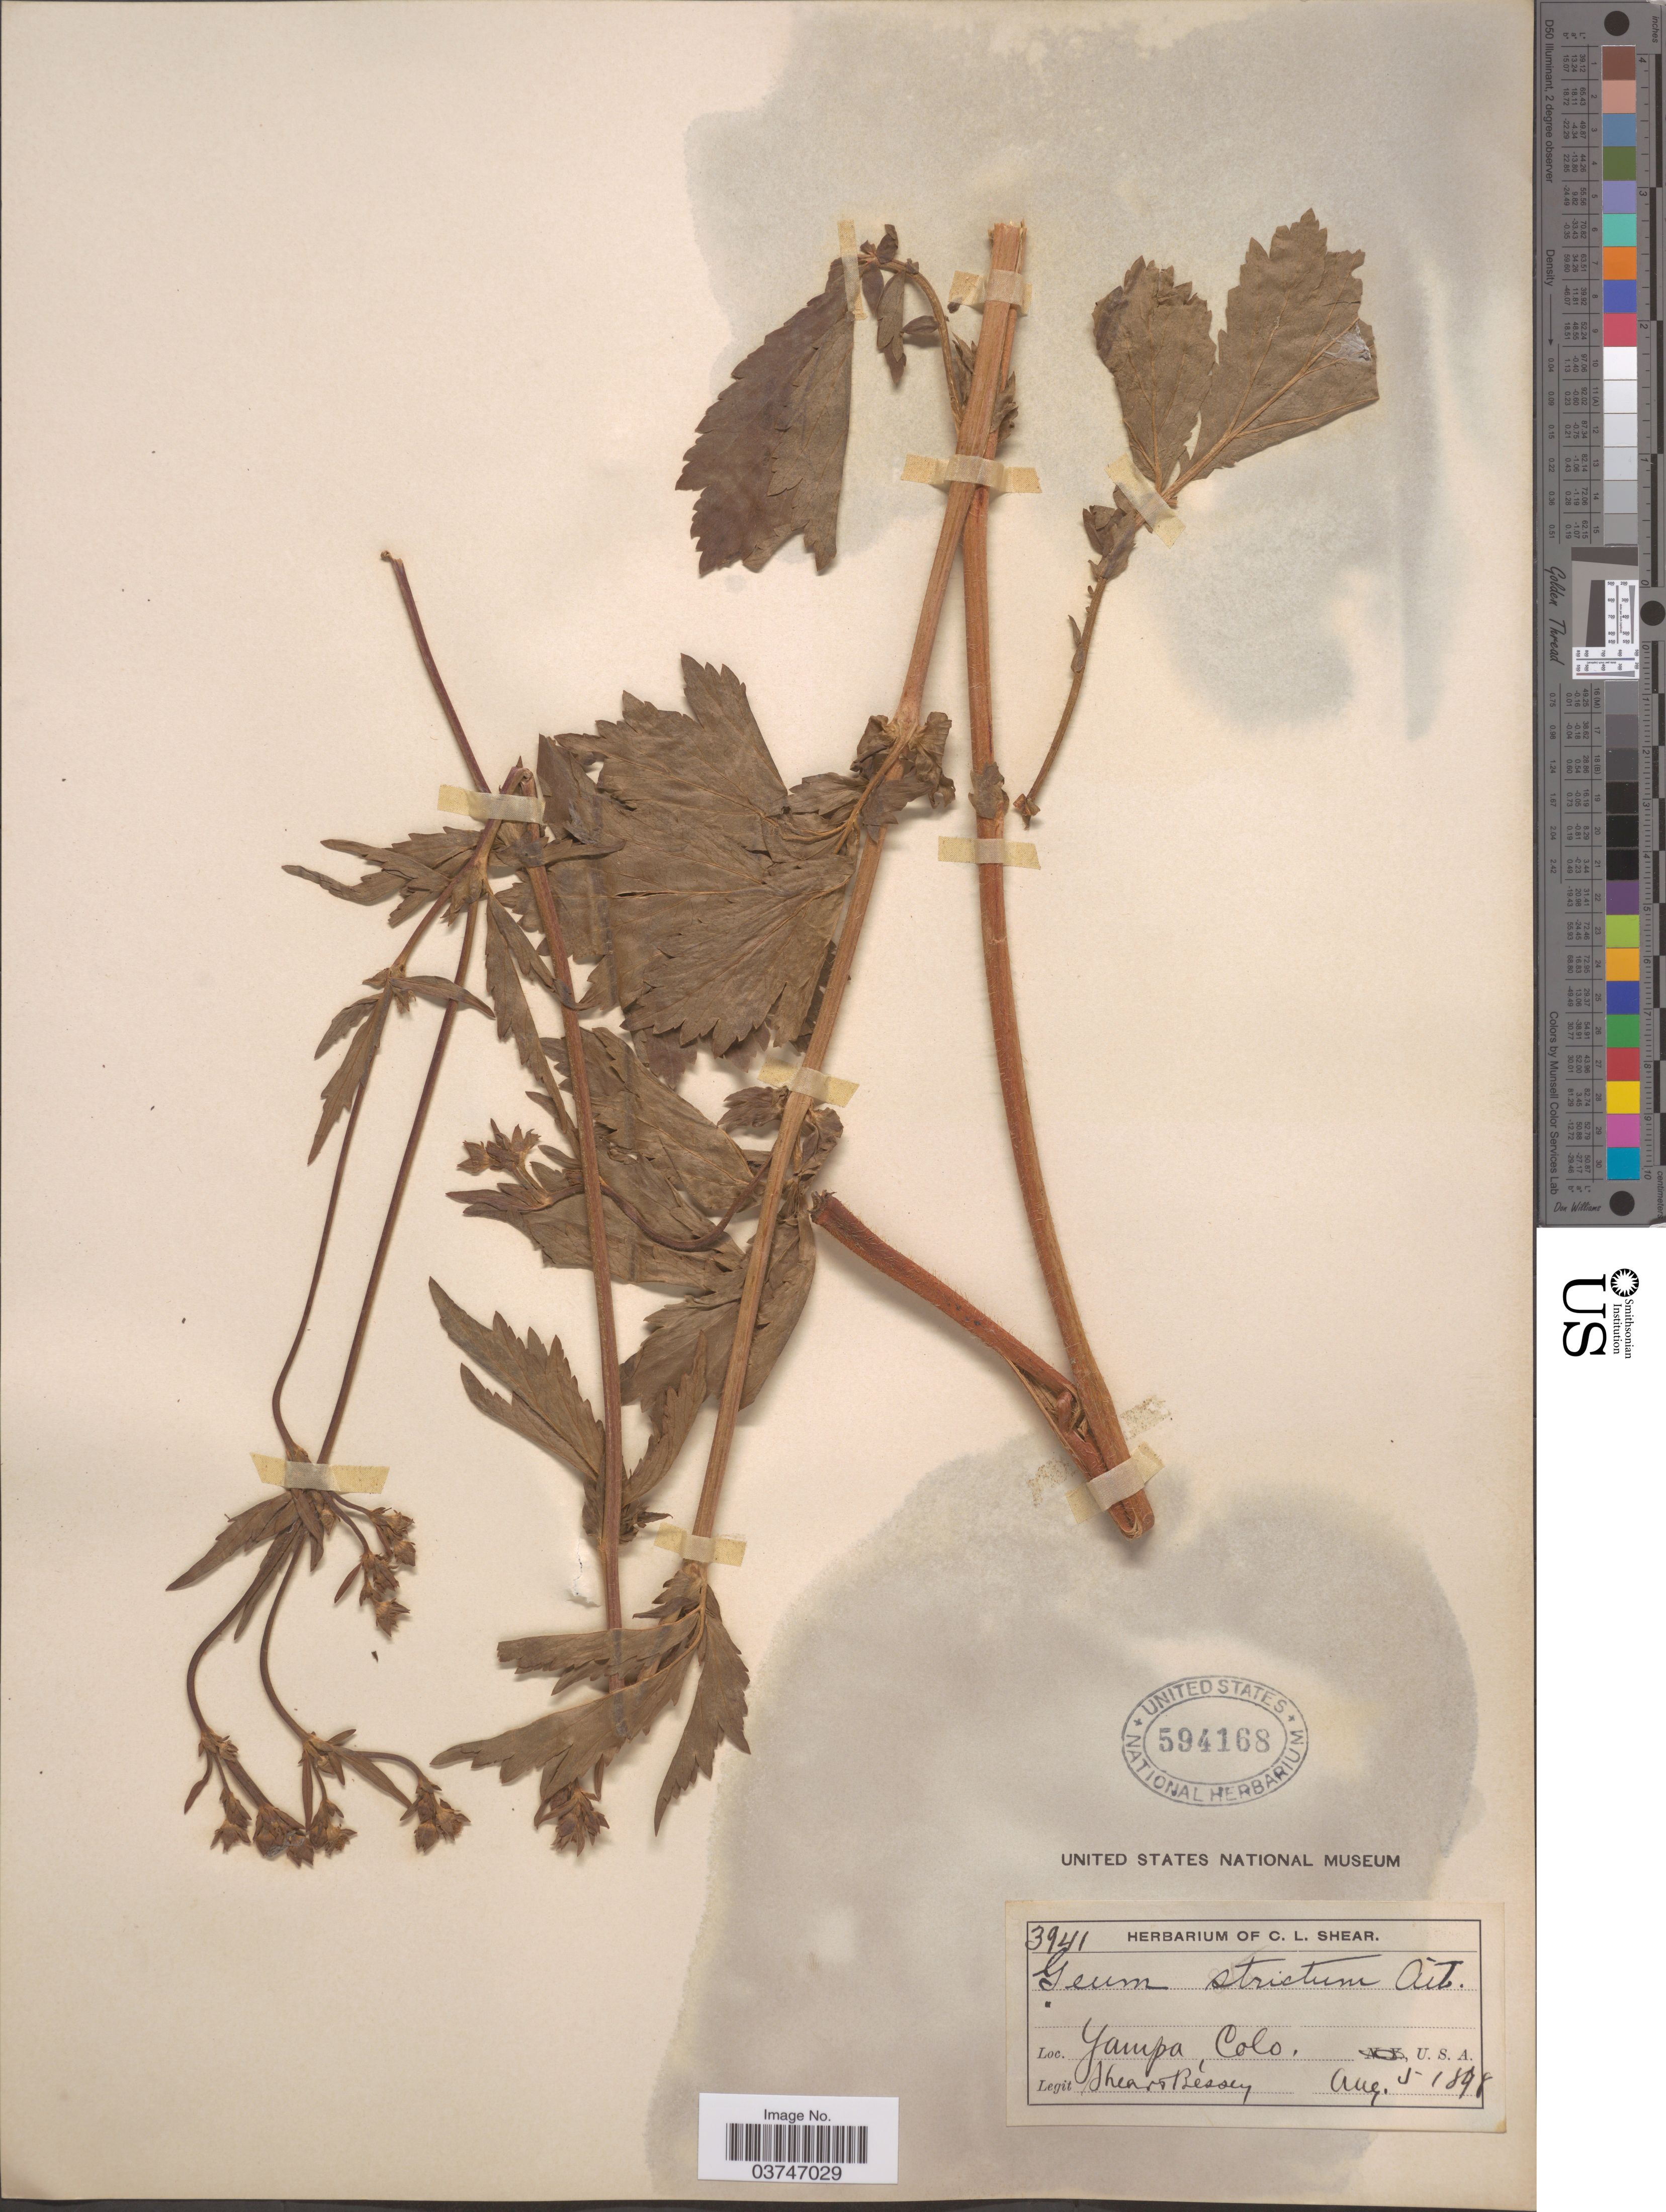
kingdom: Plantae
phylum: Tracheophyta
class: Magnoliopsida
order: Rosales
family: Rosaceae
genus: Geum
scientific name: Geum aleppicum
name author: Jacq.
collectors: C. L. Shear & -. Bessey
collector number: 3941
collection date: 1898-08-05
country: United States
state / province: Colorado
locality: Yampa.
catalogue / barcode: US 594168